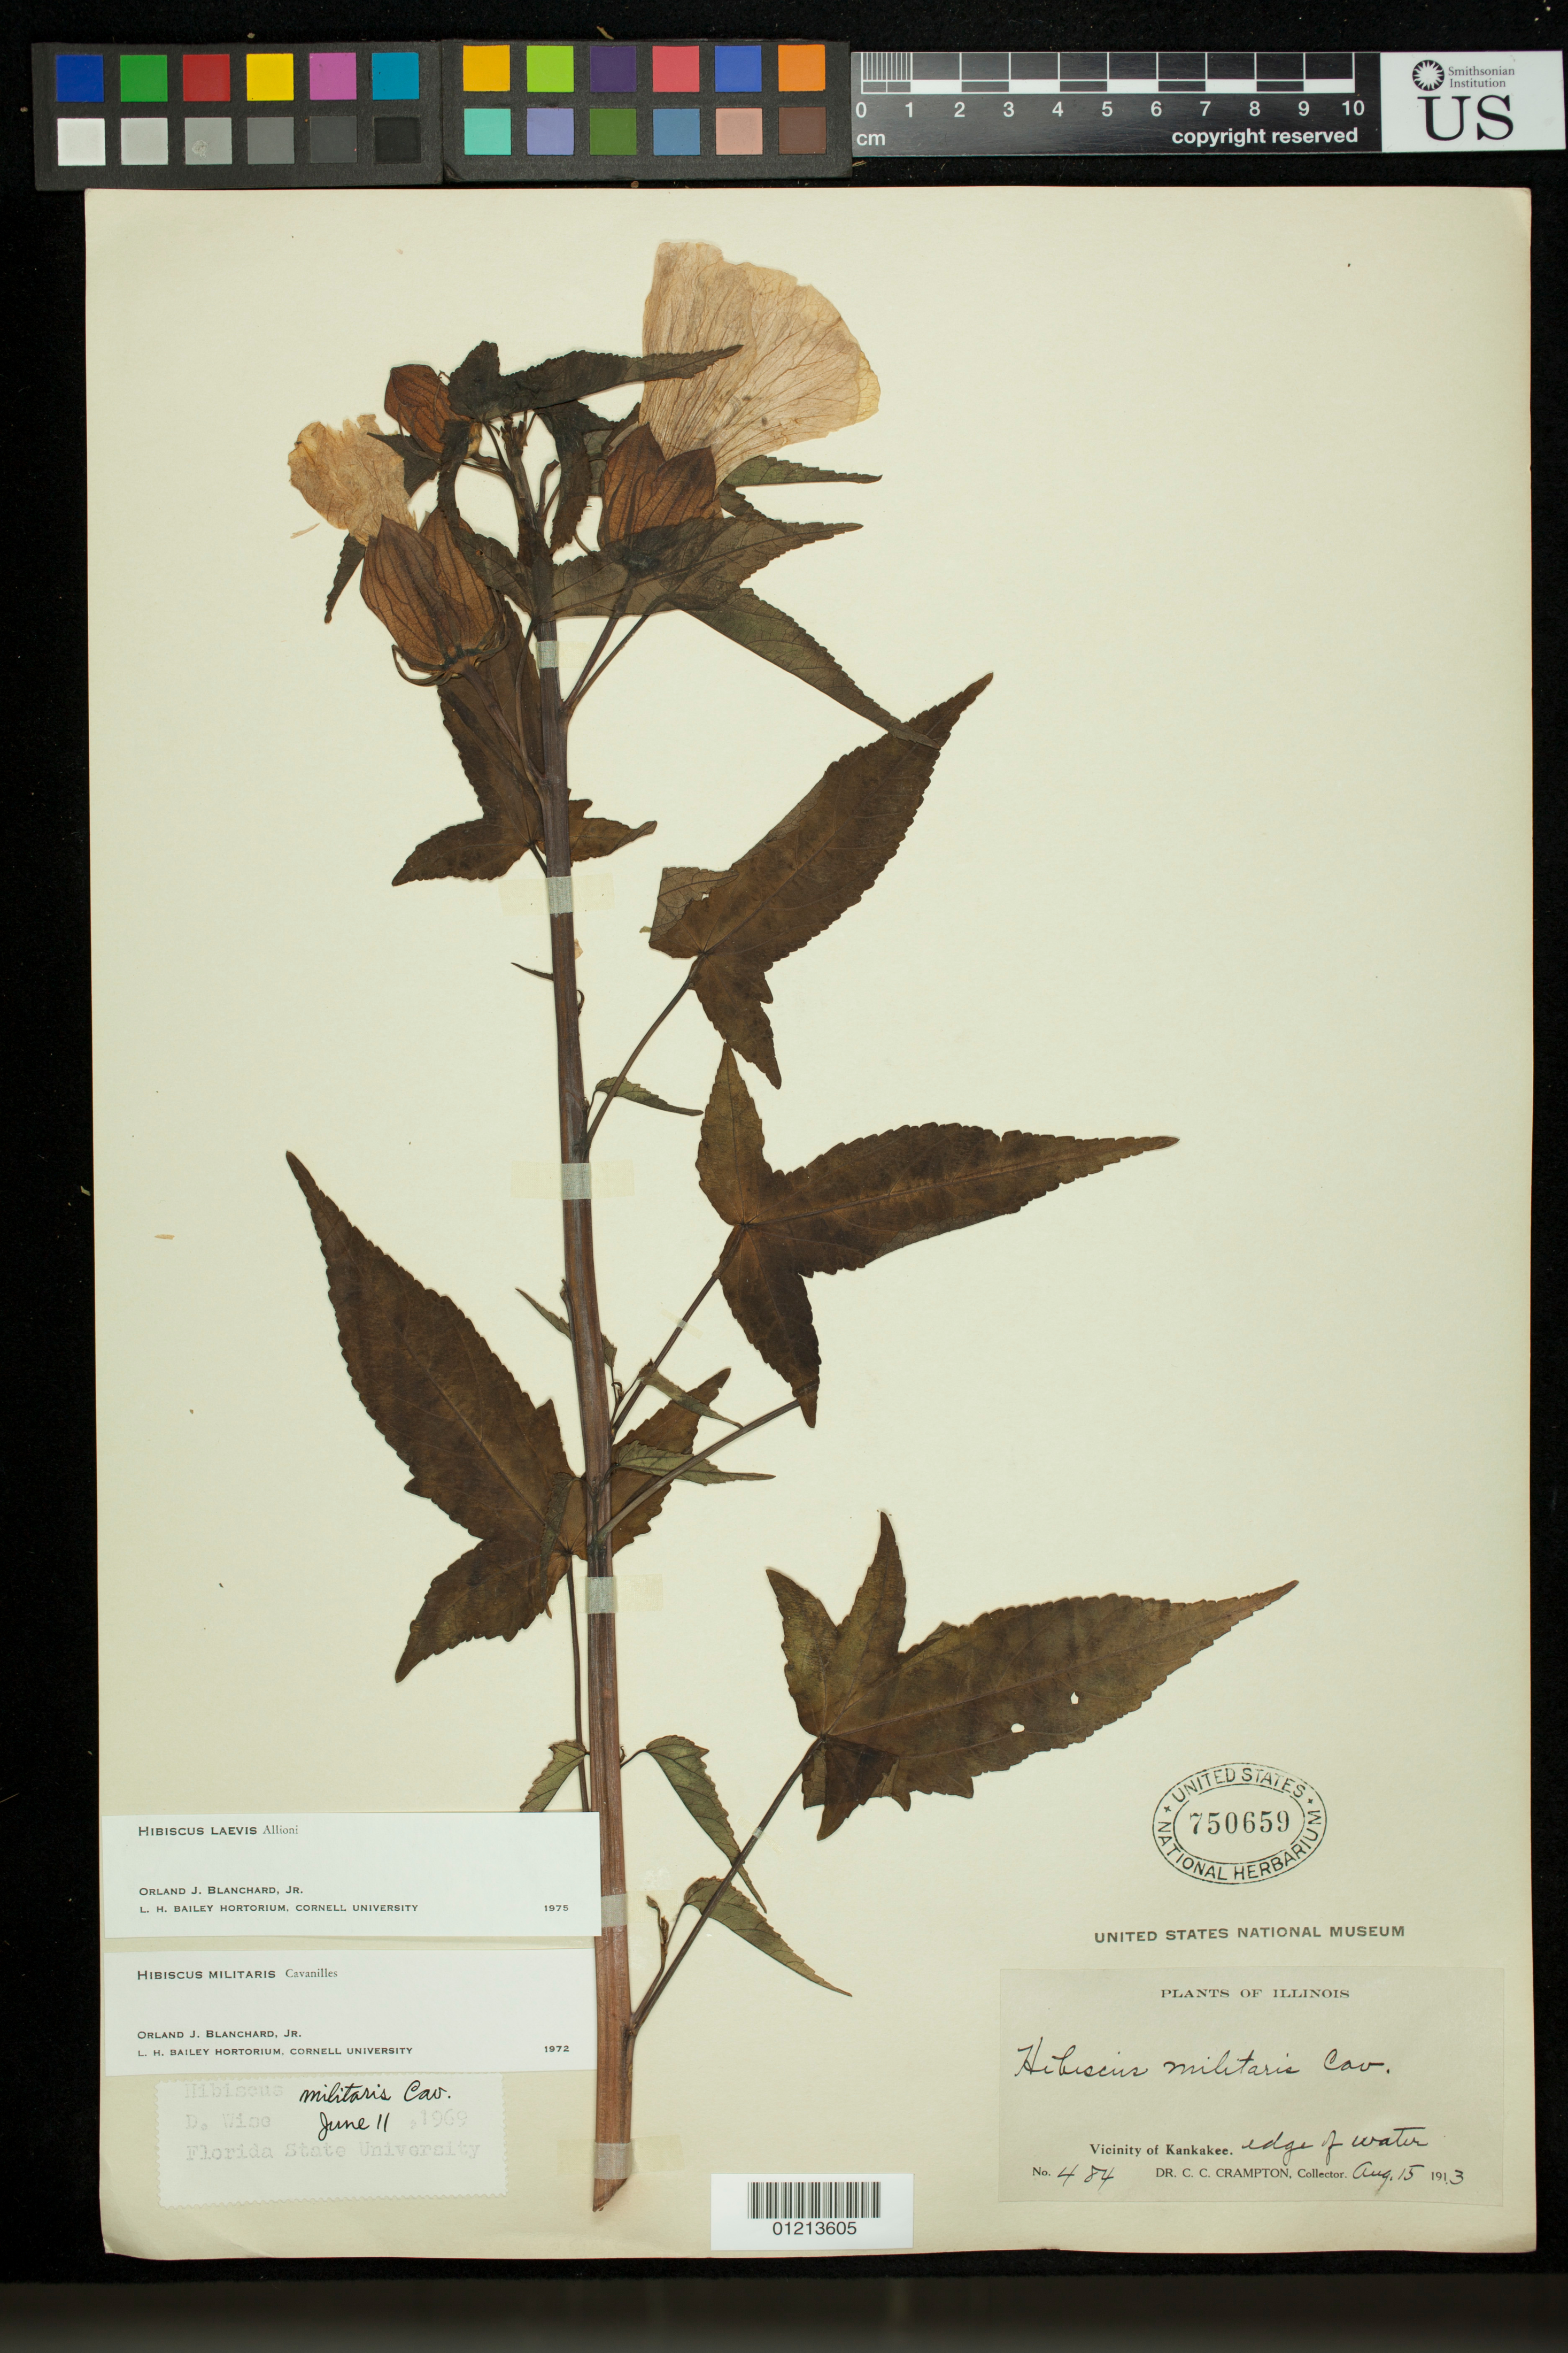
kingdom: Plantae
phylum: Tracheophyta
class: Magnoliopsida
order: Malvales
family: Malvaceae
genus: Hibiscus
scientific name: Hibiscus laevis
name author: All.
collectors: C. Crampton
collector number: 484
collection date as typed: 15 Aug 1913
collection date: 1913-08-15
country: United States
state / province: Illinois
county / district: Kankakee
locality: Kankakee; edge of water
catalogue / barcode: US 750659